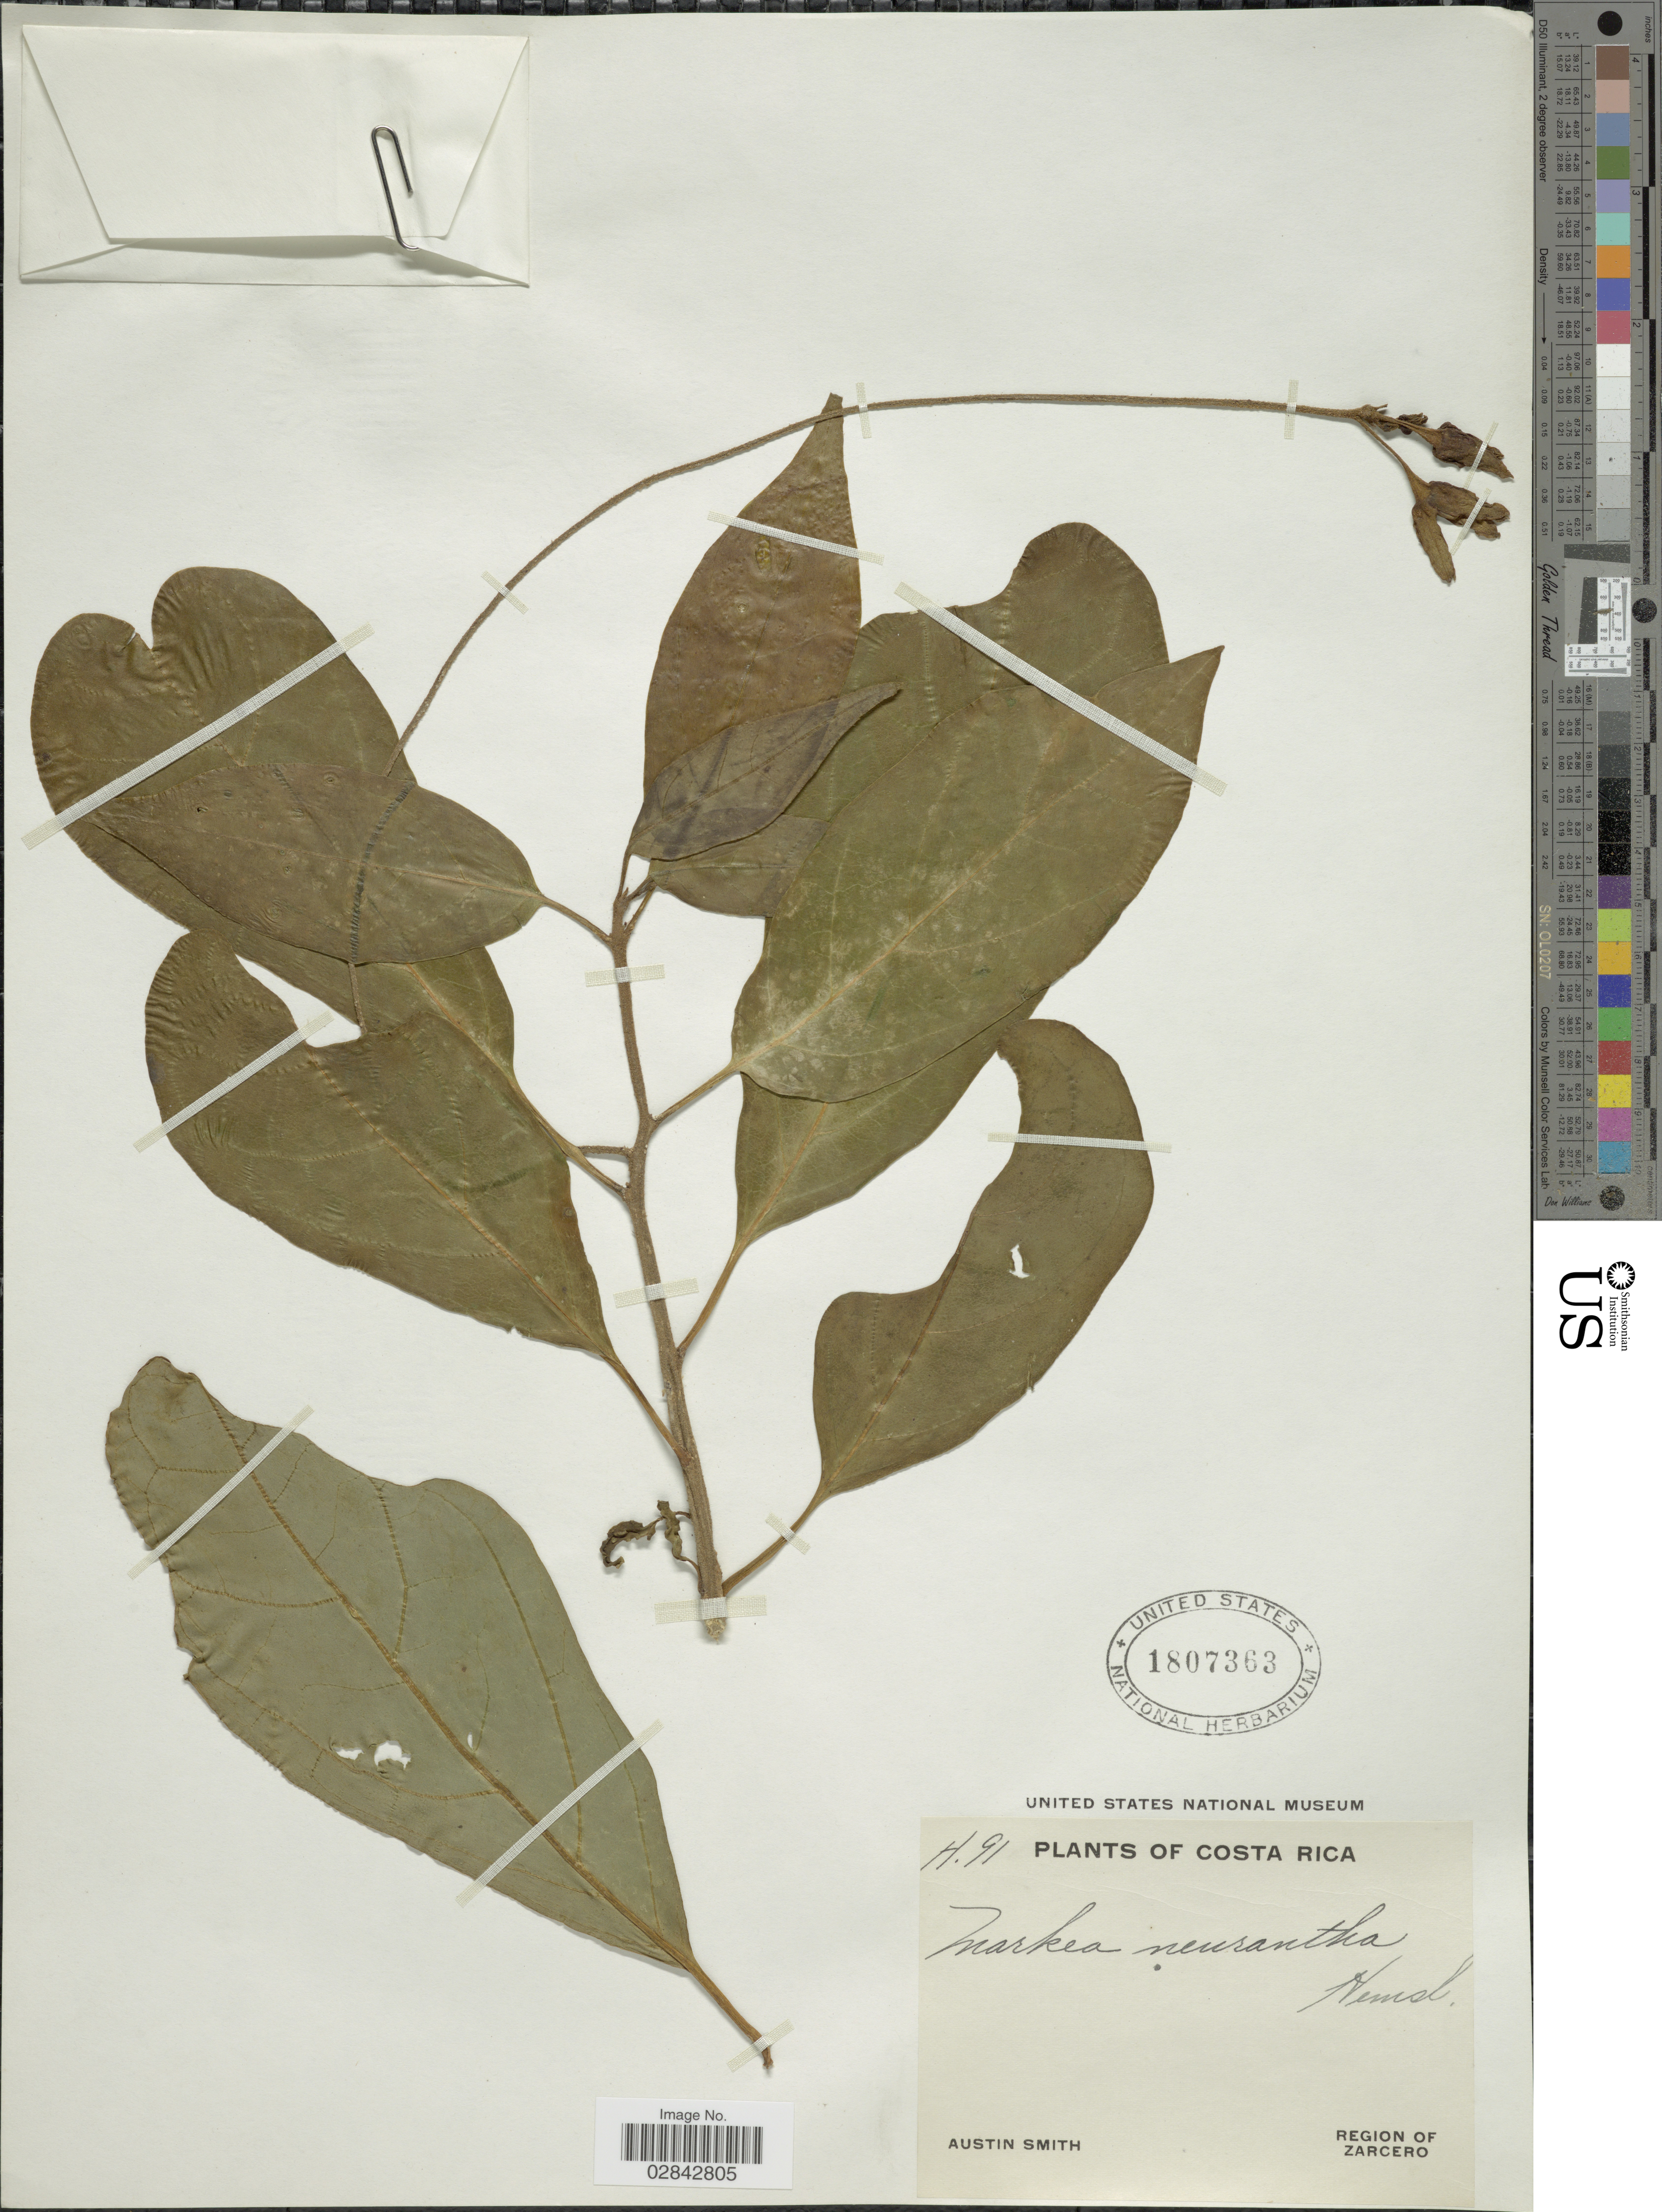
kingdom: Plantae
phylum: Tracheophyta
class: Magnoliopsida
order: Solanales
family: Solanaceae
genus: Markea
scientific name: Markea neurantha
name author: Hemsl.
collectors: Aust P. Smith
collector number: H91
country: Costa Rica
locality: Region of Zarcero.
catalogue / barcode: US 1807363